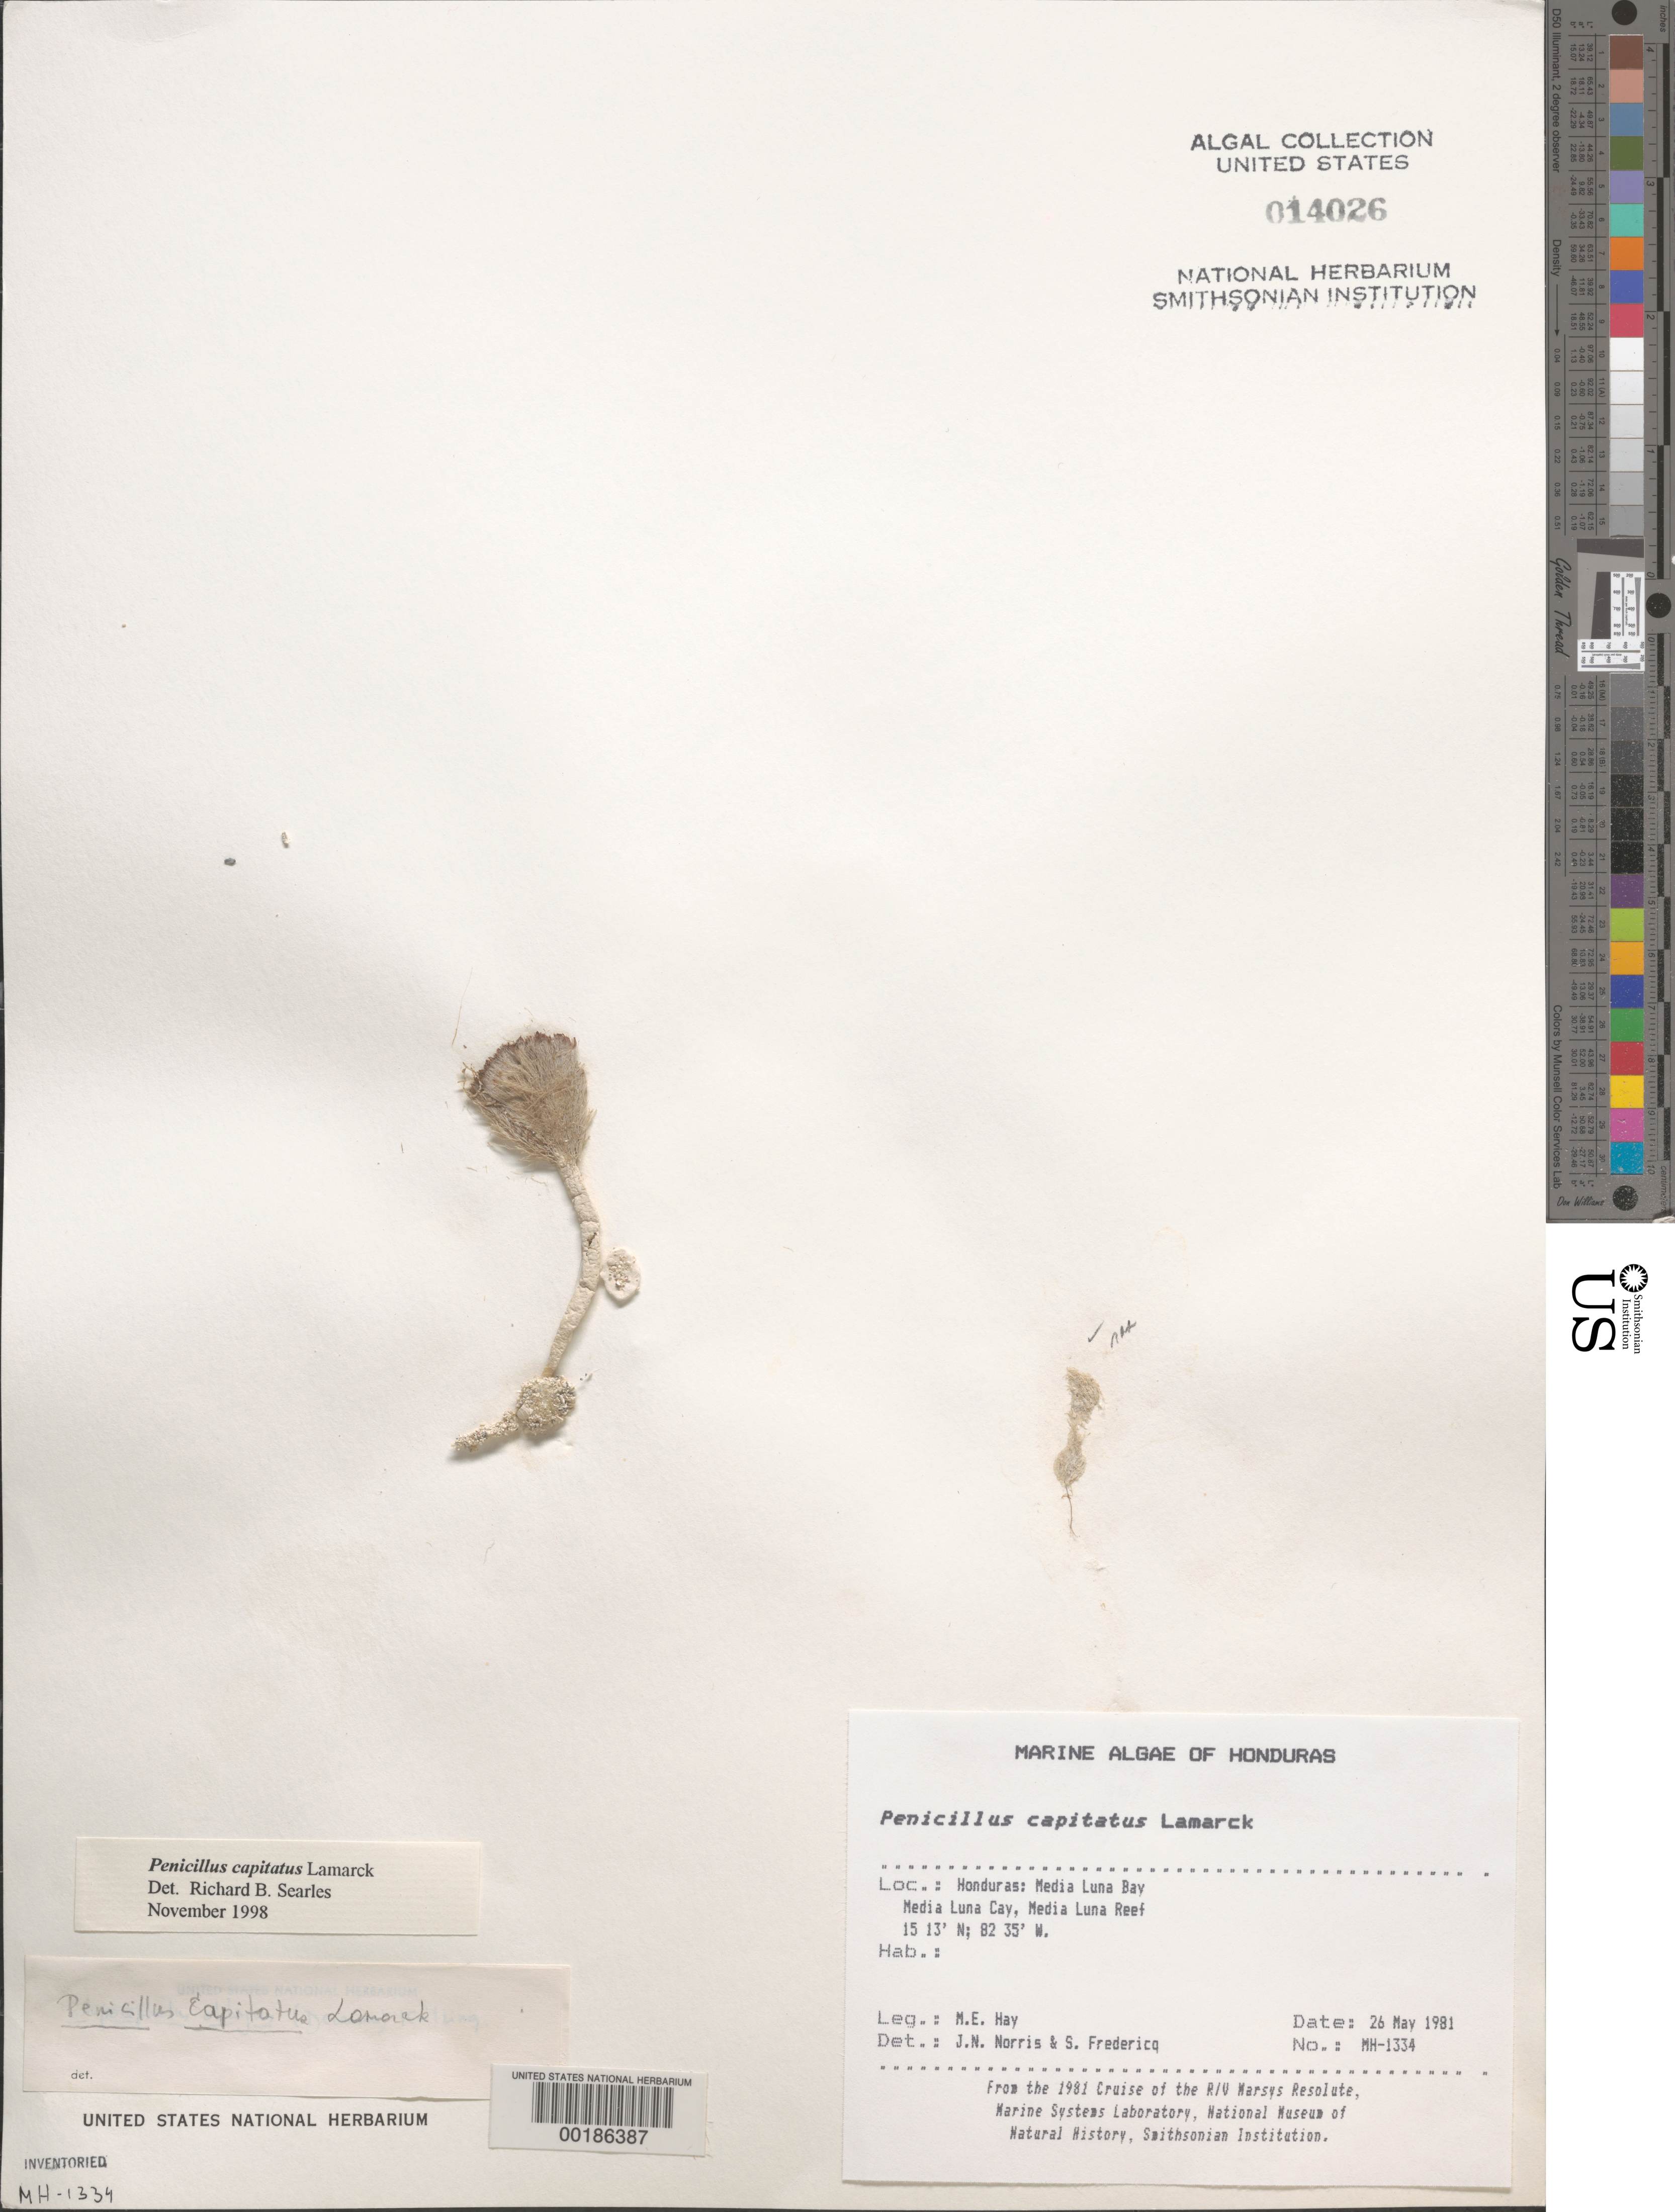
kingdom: Plantae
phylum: Chlorophyta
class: Ulvophyceae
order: Bryopsidales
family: Udoteaceae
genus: Penicillus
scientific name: Penicillus capitatus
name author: Lam.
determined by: Norris, J. N.; Fredericq, S.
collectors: M. E. Hay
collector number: MEH-1334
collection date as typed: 26 May 1981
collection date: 1981-05-26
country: Honduras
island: Media Luna Cay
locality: Media Luna Bay, Media Luna Reef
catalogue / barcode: US 14026